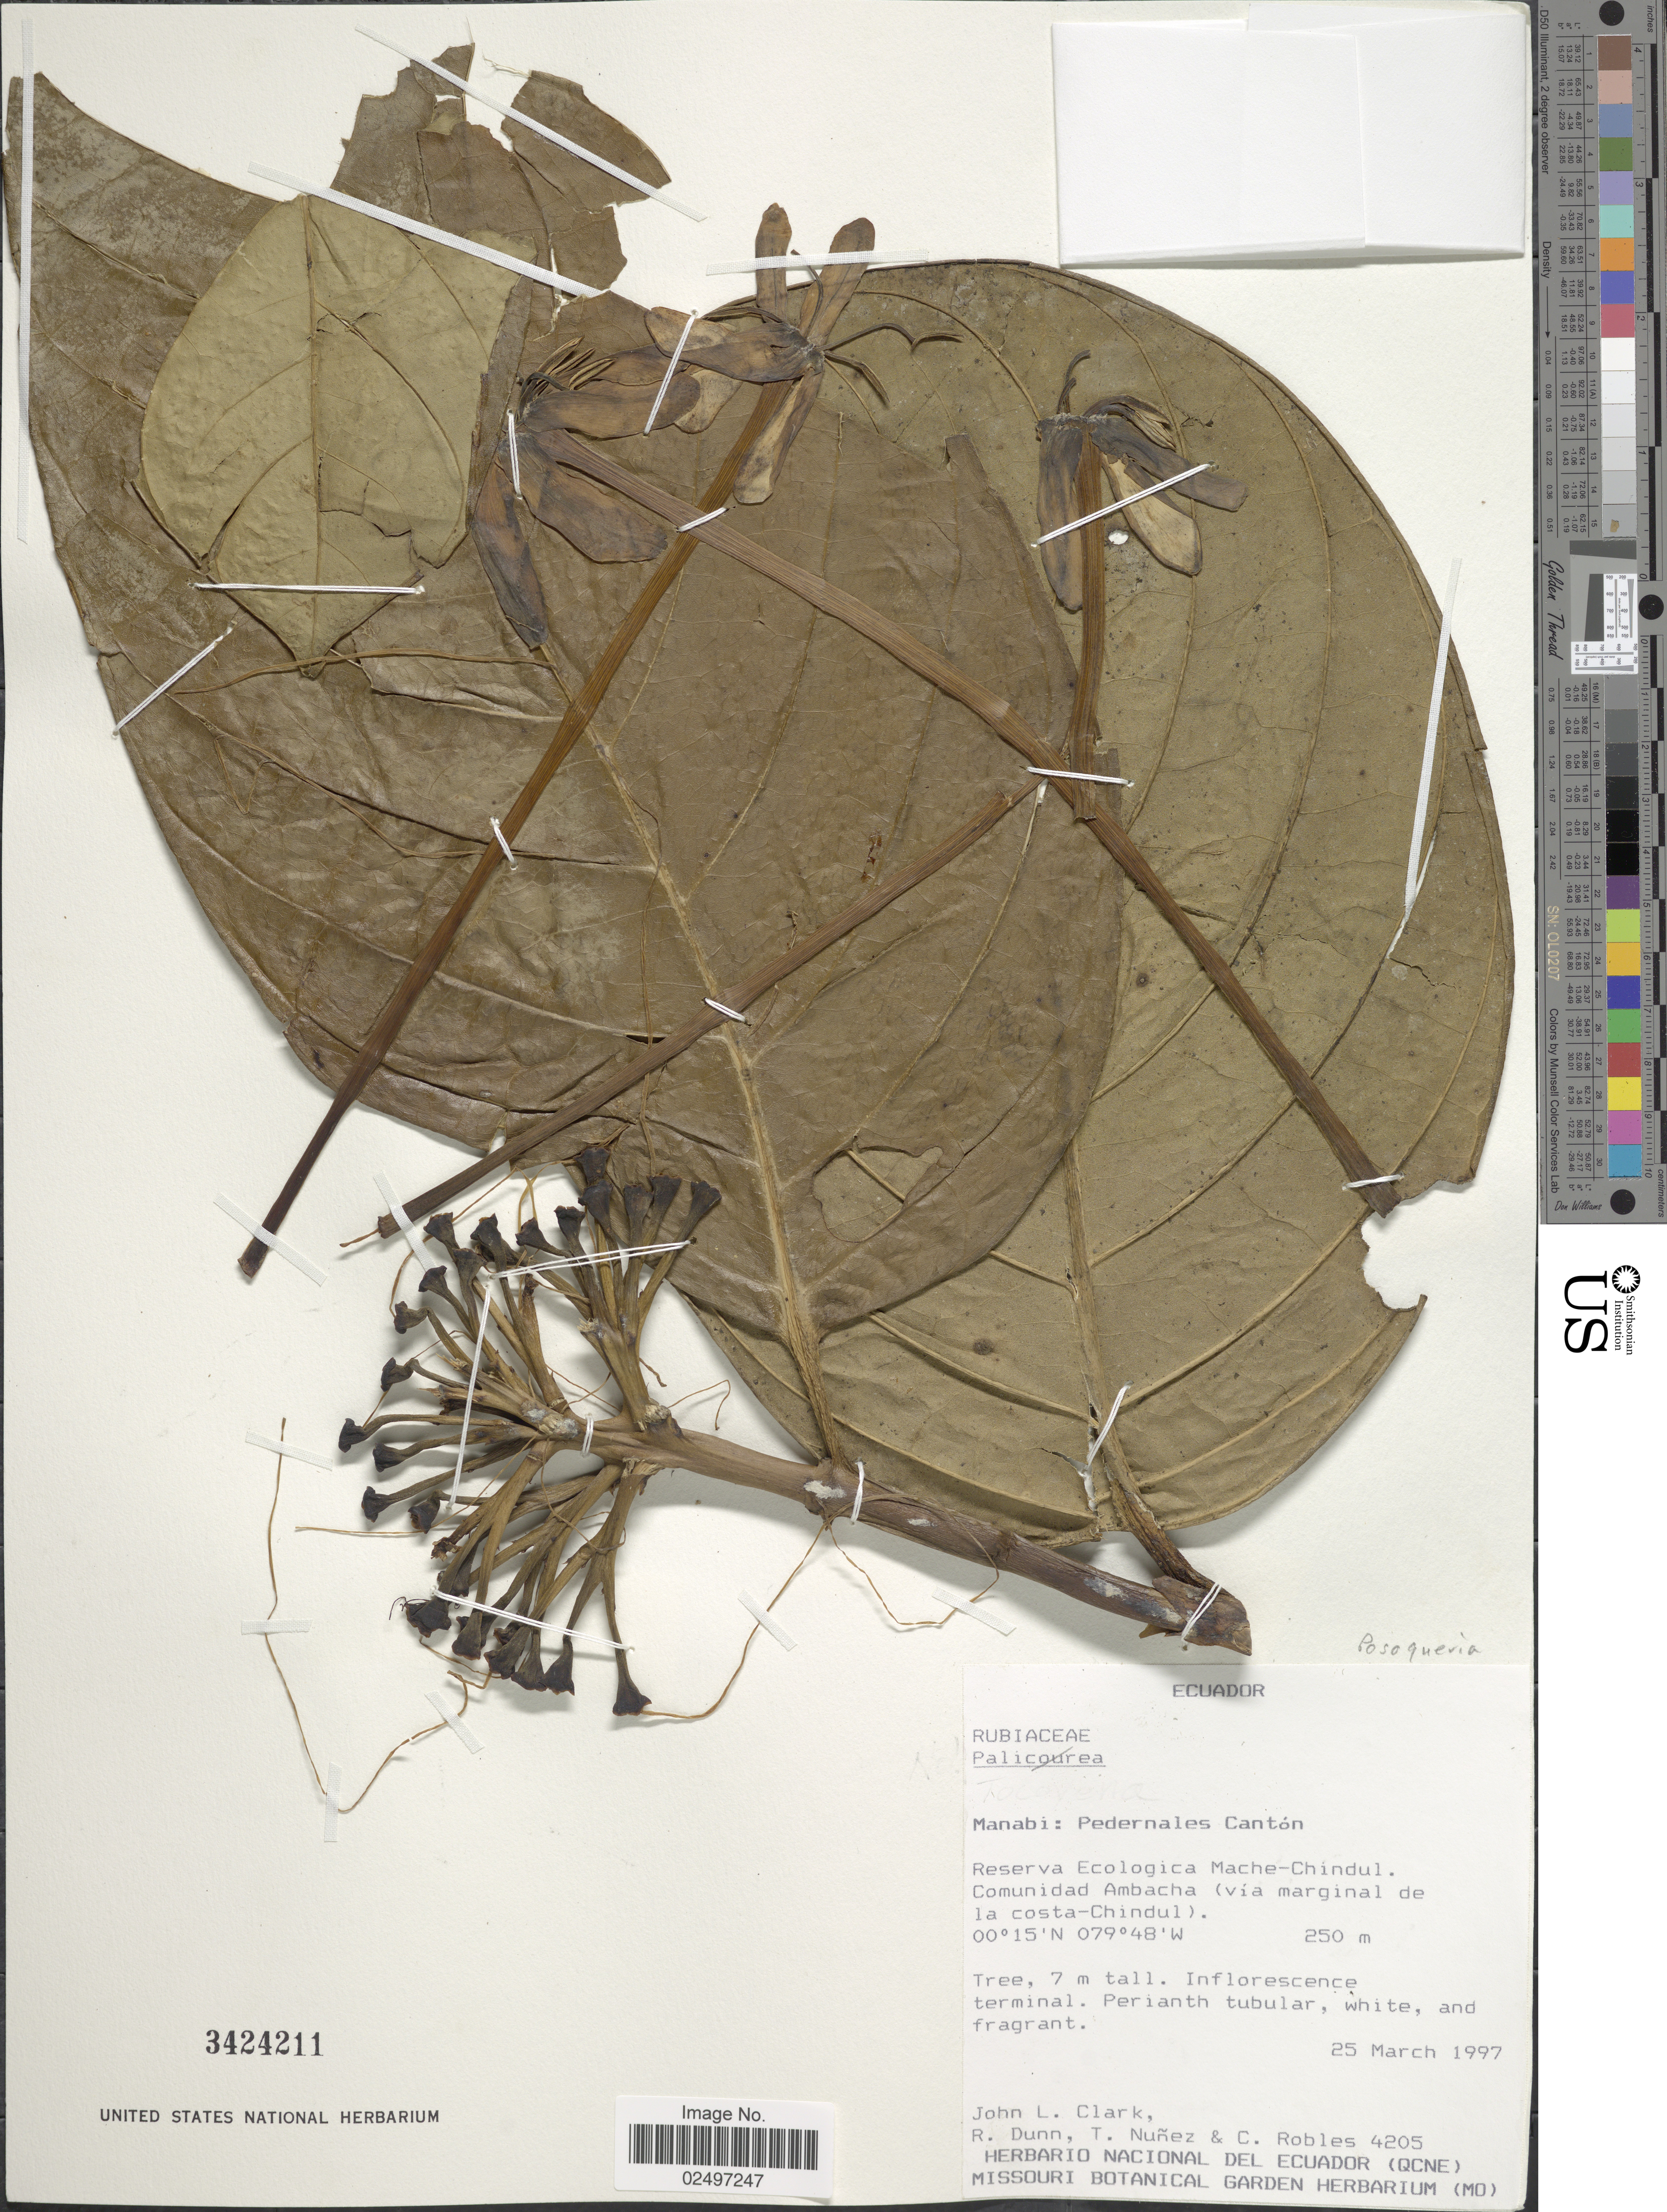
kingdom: Plantae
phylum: Tracheophyta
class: Magnoliopsida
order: Gentianales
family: Rubiaceae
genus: Posoqueria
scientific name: Posoqueria sp.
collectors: J. L. Clark, R. Dunn, T. Núñez & C. Robles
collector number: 4205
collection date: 1997-03-25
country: Ecuador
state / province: Manabí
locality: Pedernales Canton, Reserva Ecologica Mache-Chindul, Comunidad Ambacha (via marginal) de la costa-Chindul)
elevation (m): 250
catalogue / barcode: US 3424211